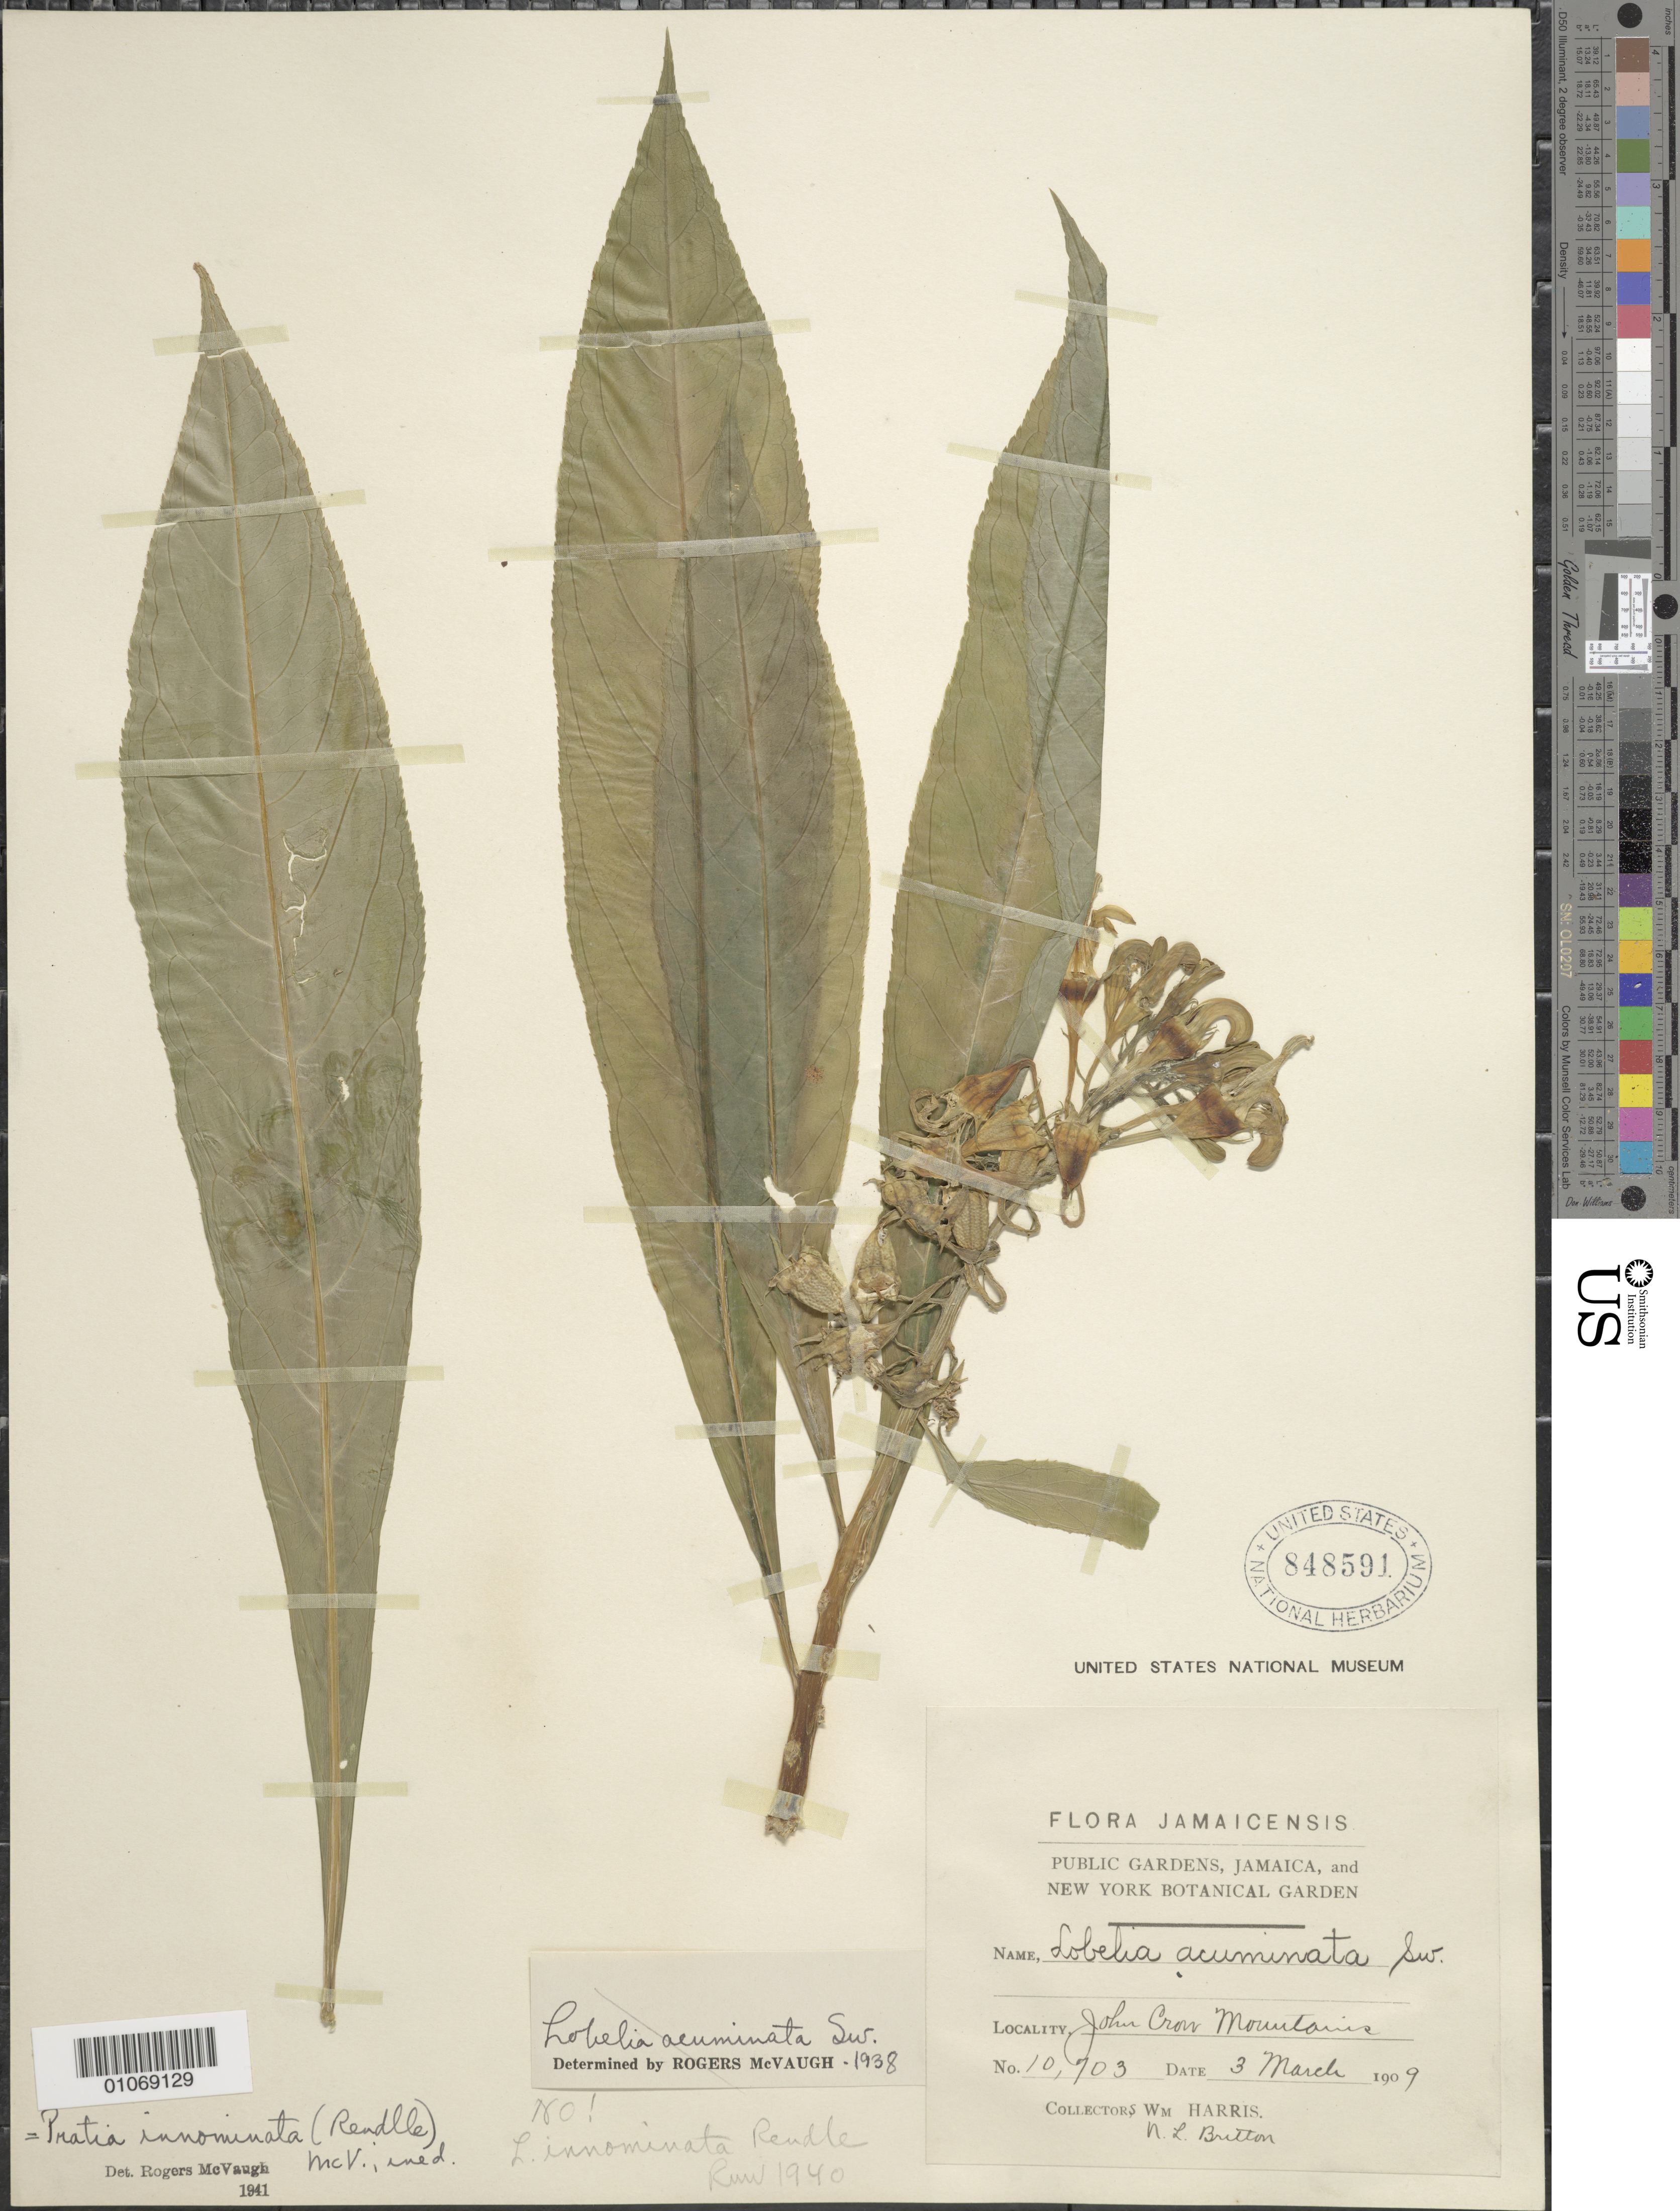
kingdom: Plantae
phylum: Tracheophyta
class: Magnoliopsida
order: Asterales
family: Campanulaceae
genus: Pratia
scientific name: Pratia innominata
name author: (Rendle) McVaugh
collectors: W. Harris & N. Britton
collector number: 10703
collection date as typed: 03 Mar 1909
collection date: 1909-03-03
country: Jamaica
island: Jamaica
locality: John Crow Mountains.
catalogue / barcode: US 848591